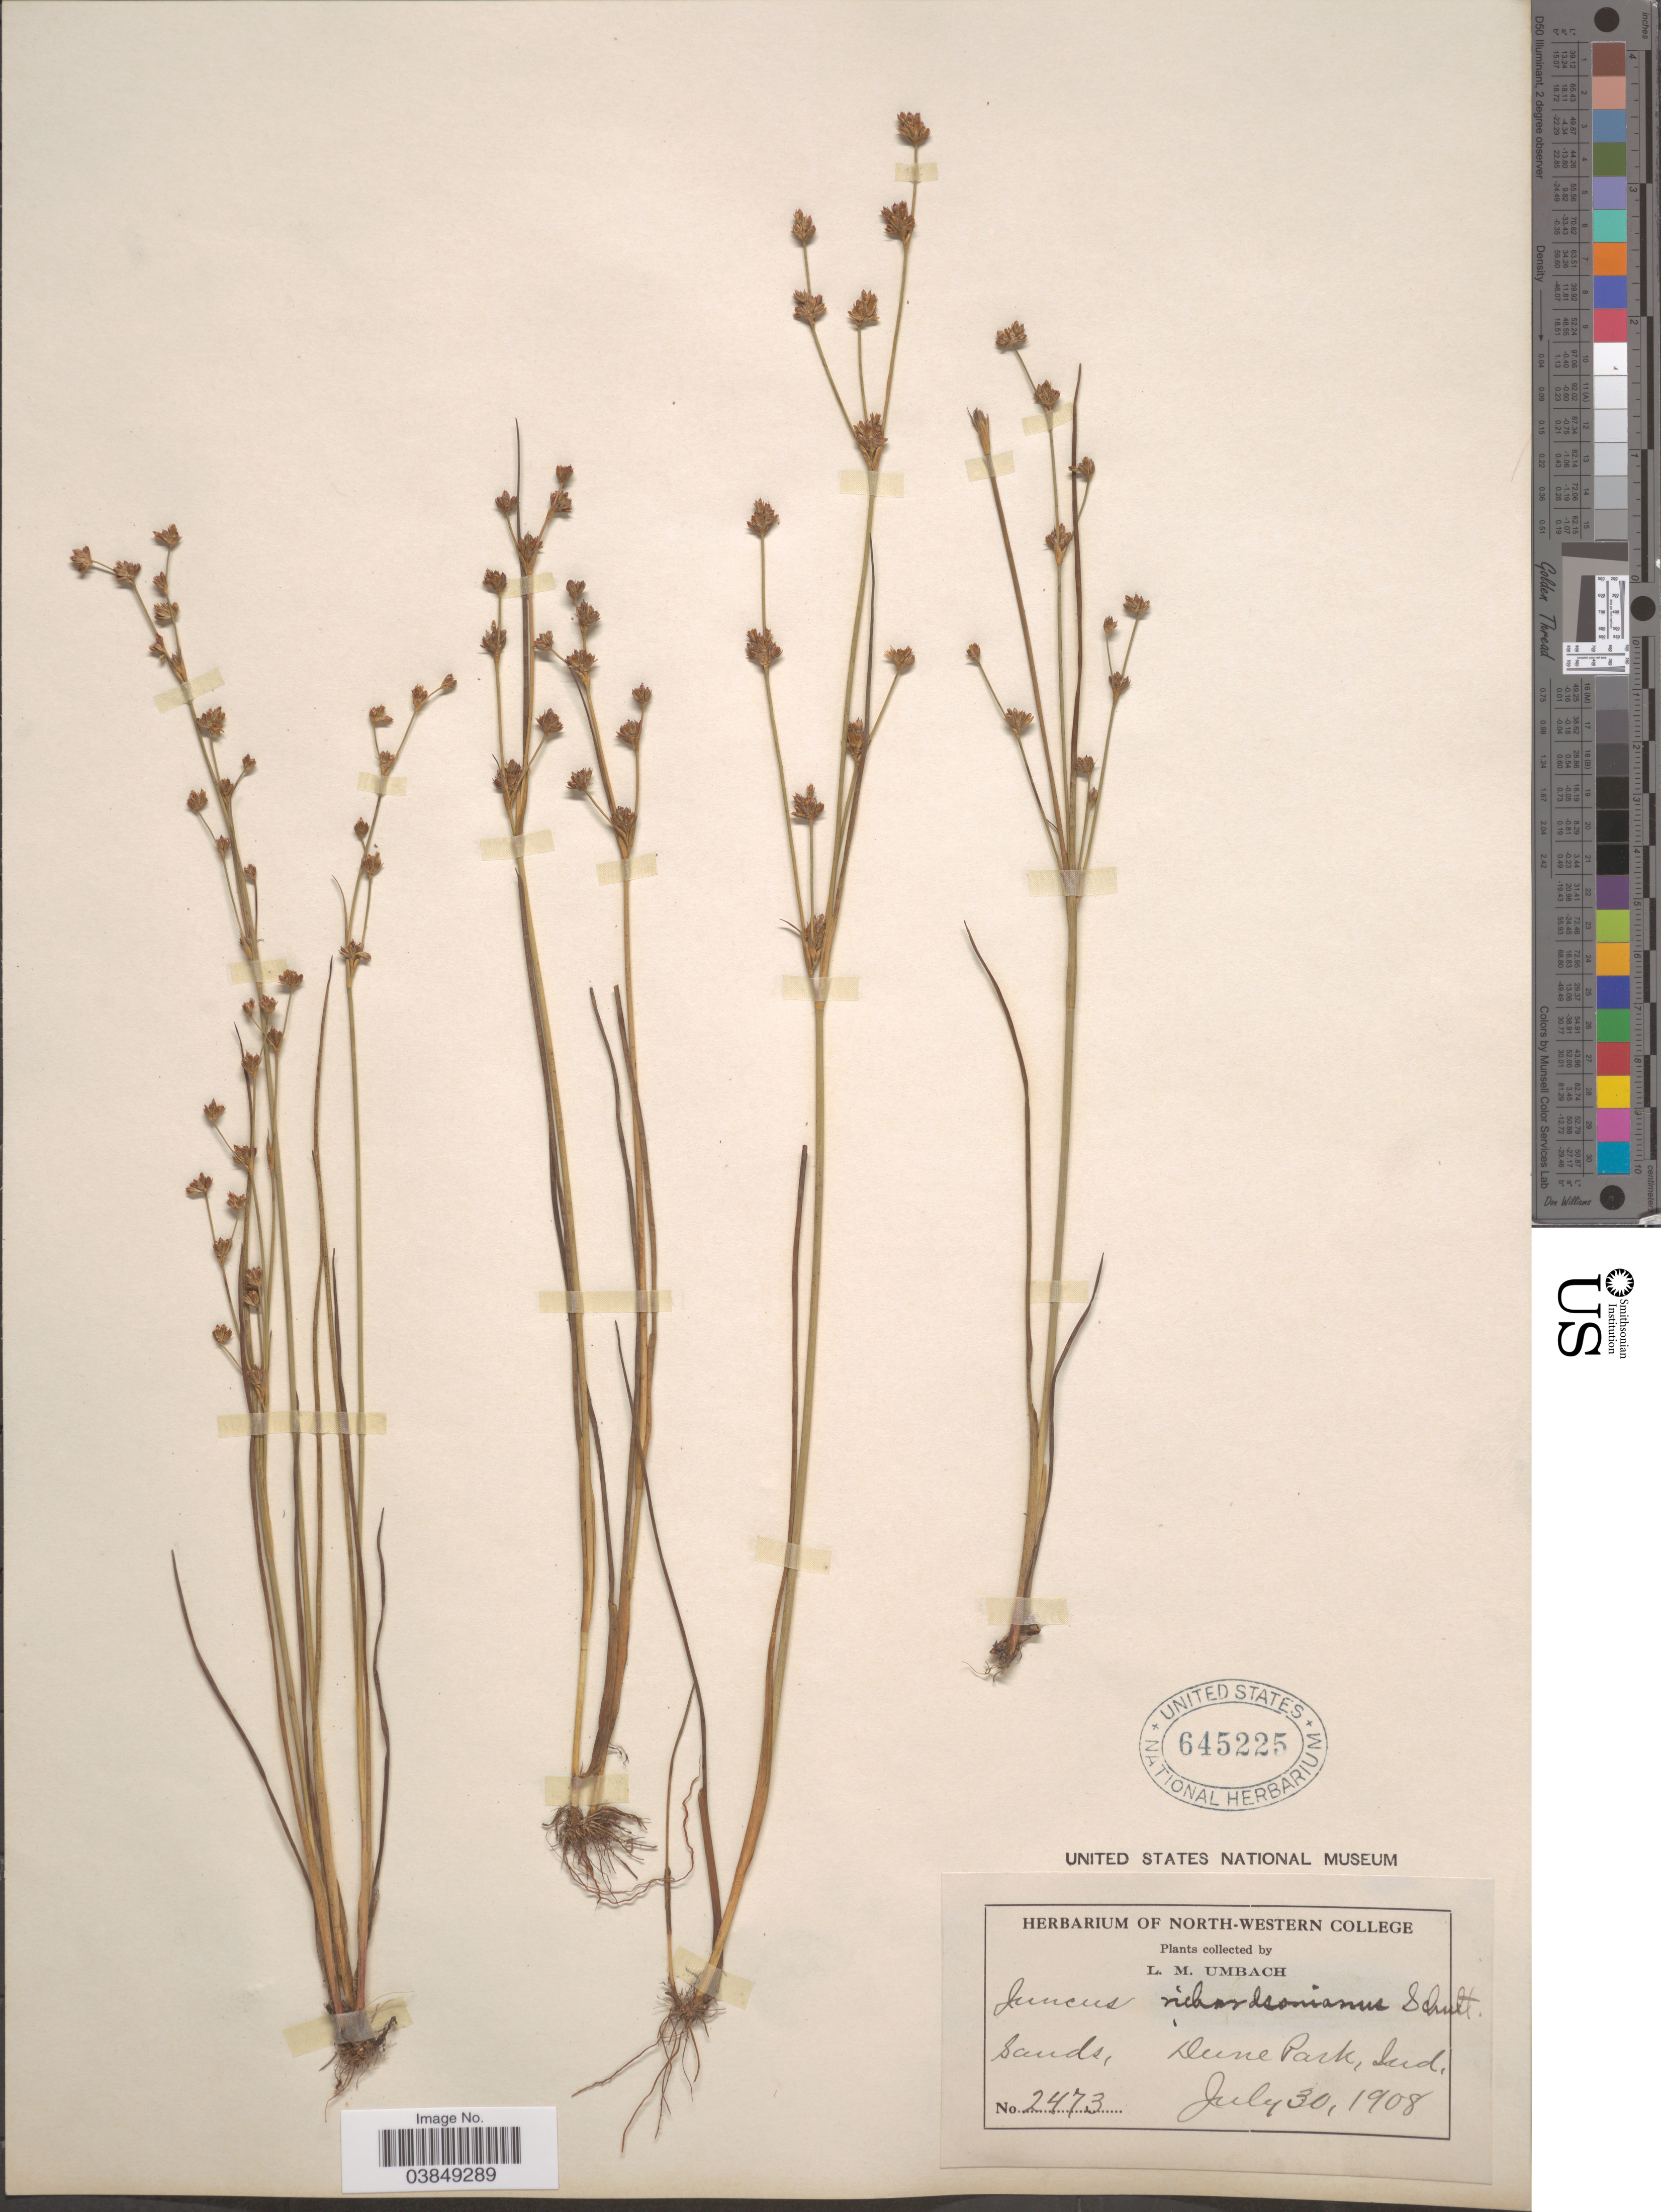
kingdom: Plantae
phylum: Tracheophyta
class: Liliopsida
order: Poales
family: Juncaceae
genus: Juncus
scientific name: Juncus richardsonianus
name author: Schult. & Schult. f.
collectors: L. M. Umbach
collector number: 2473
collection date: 1908-07-30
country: United States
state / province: Indiana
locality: Dune Park.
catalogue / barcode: US 645225